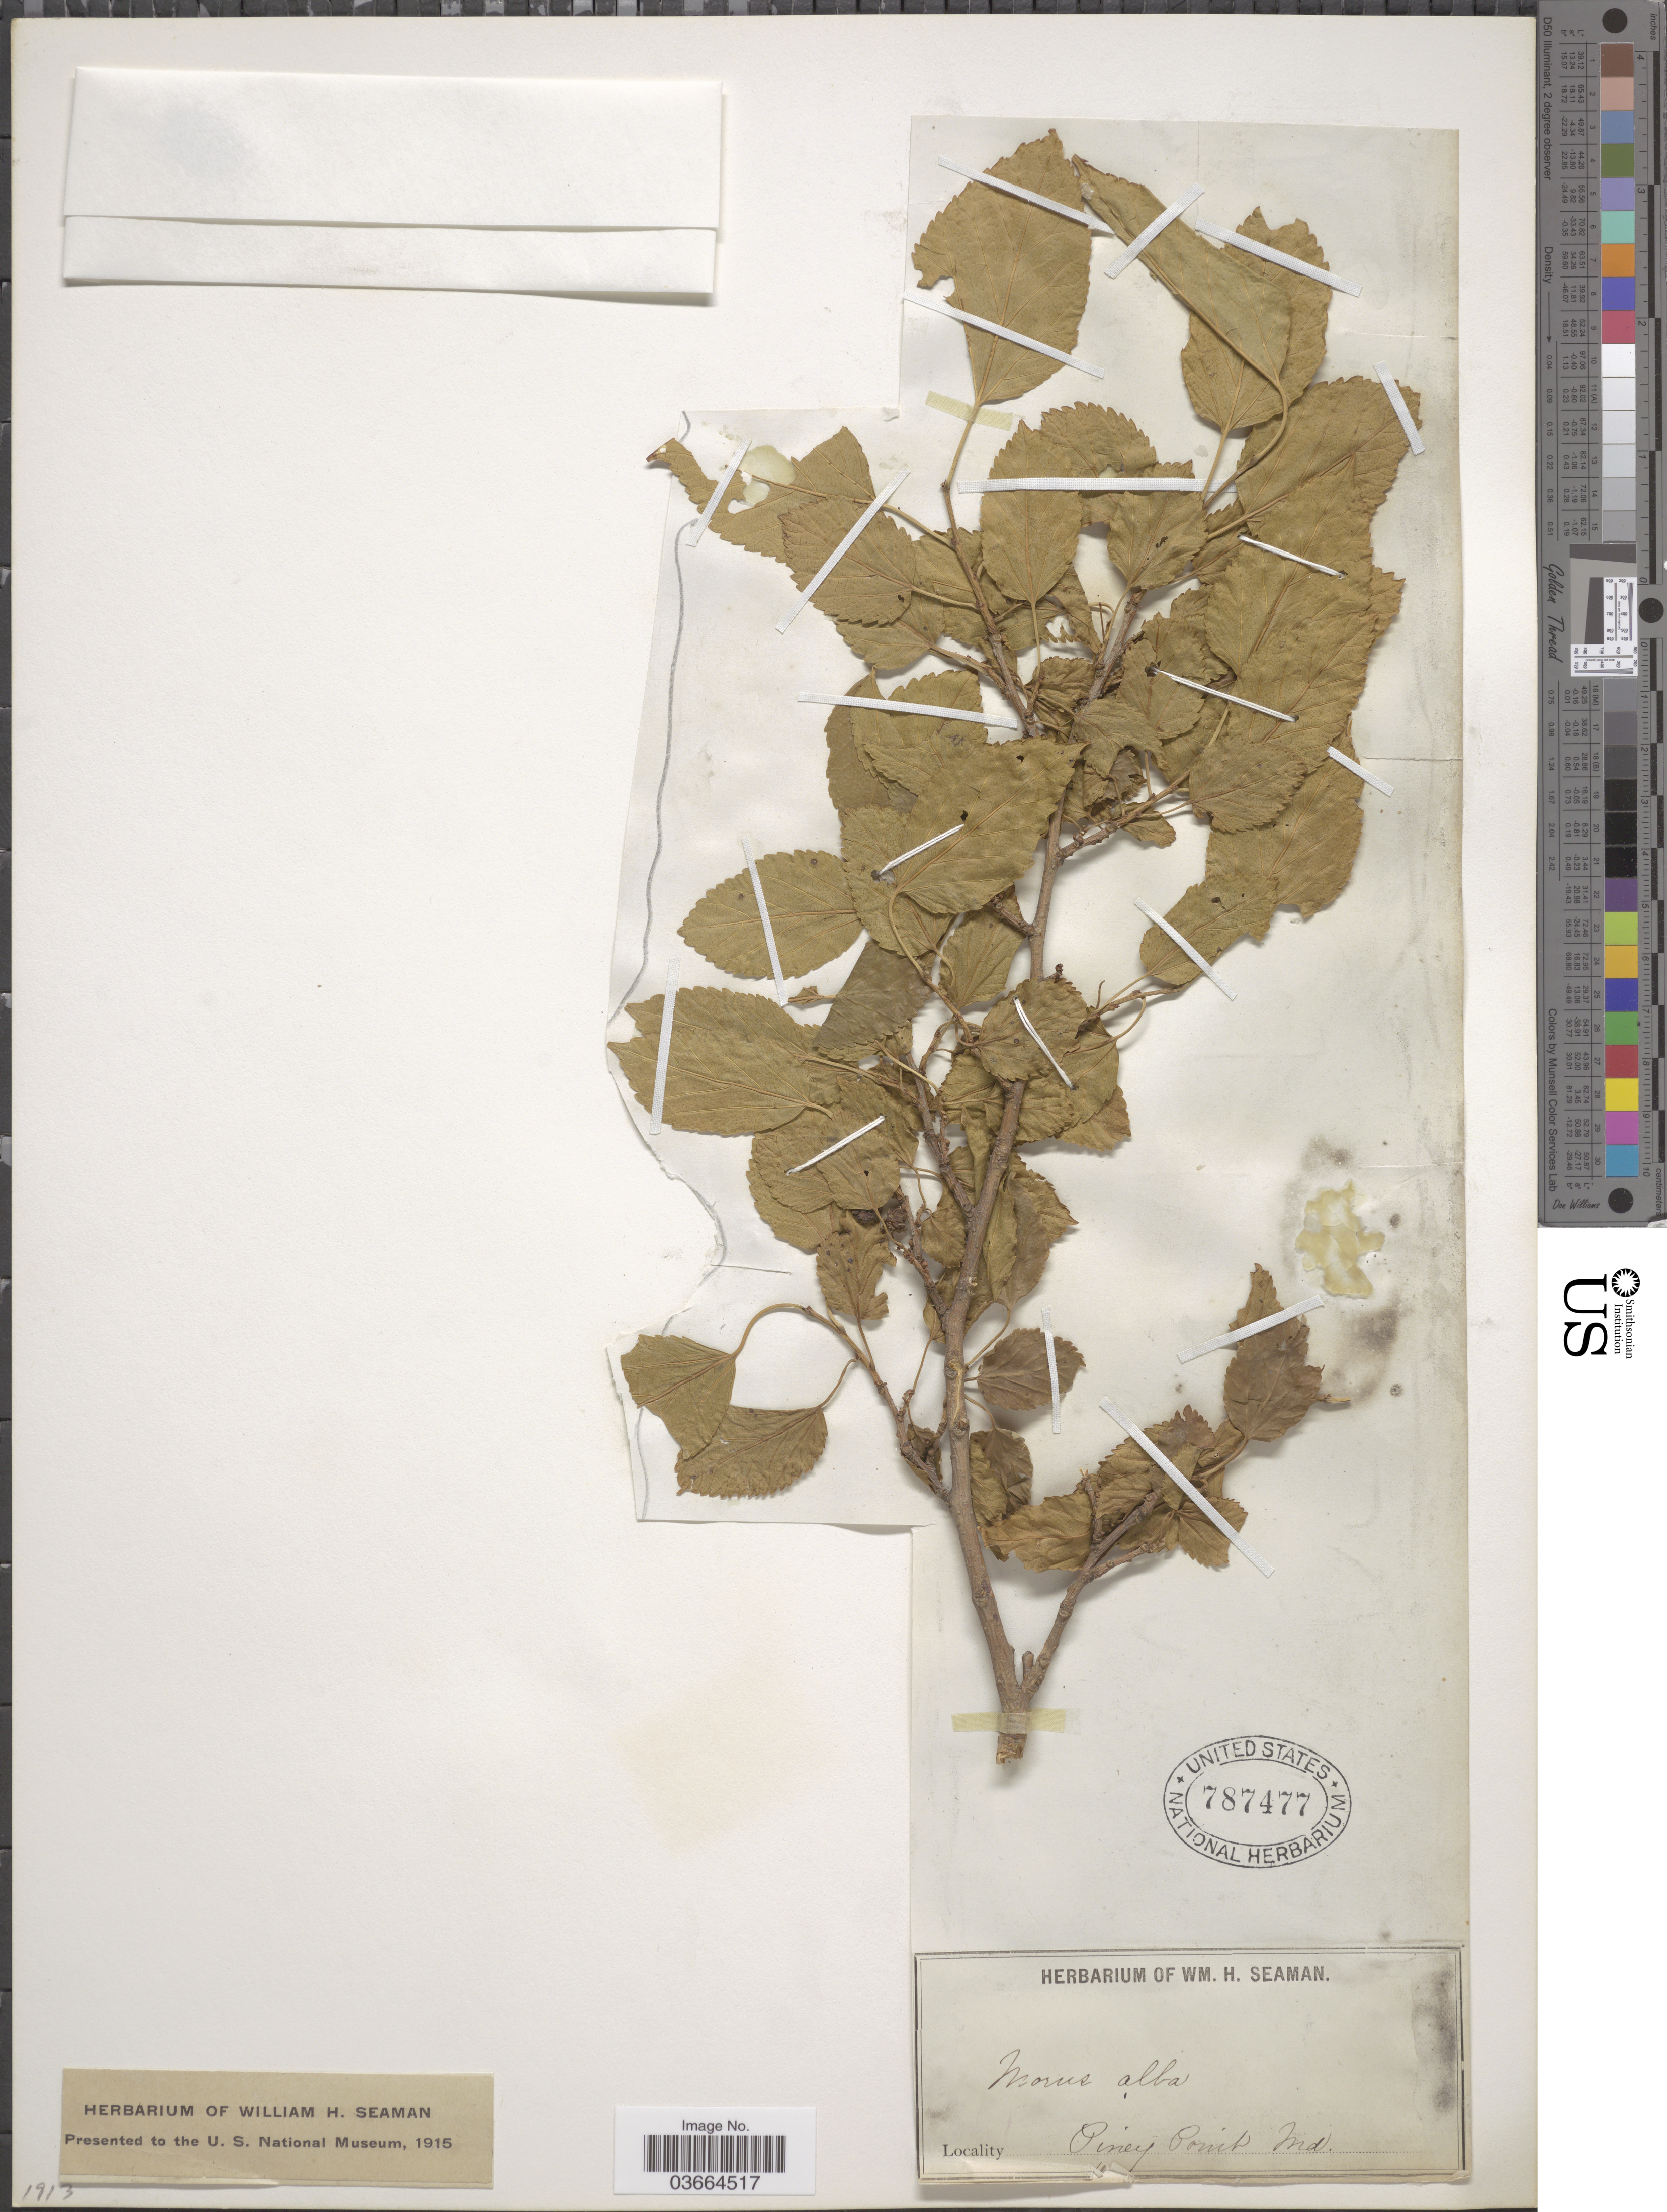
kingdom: Plantae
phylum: Tracheophyta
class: Magnoliopsida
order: Rosales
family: Moraceae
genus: Morus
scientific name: Morus alba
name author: L.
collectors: Ex herb. W. H. Seaman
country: United States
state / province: Maryland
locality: Piney Point.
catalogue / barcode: US 787477